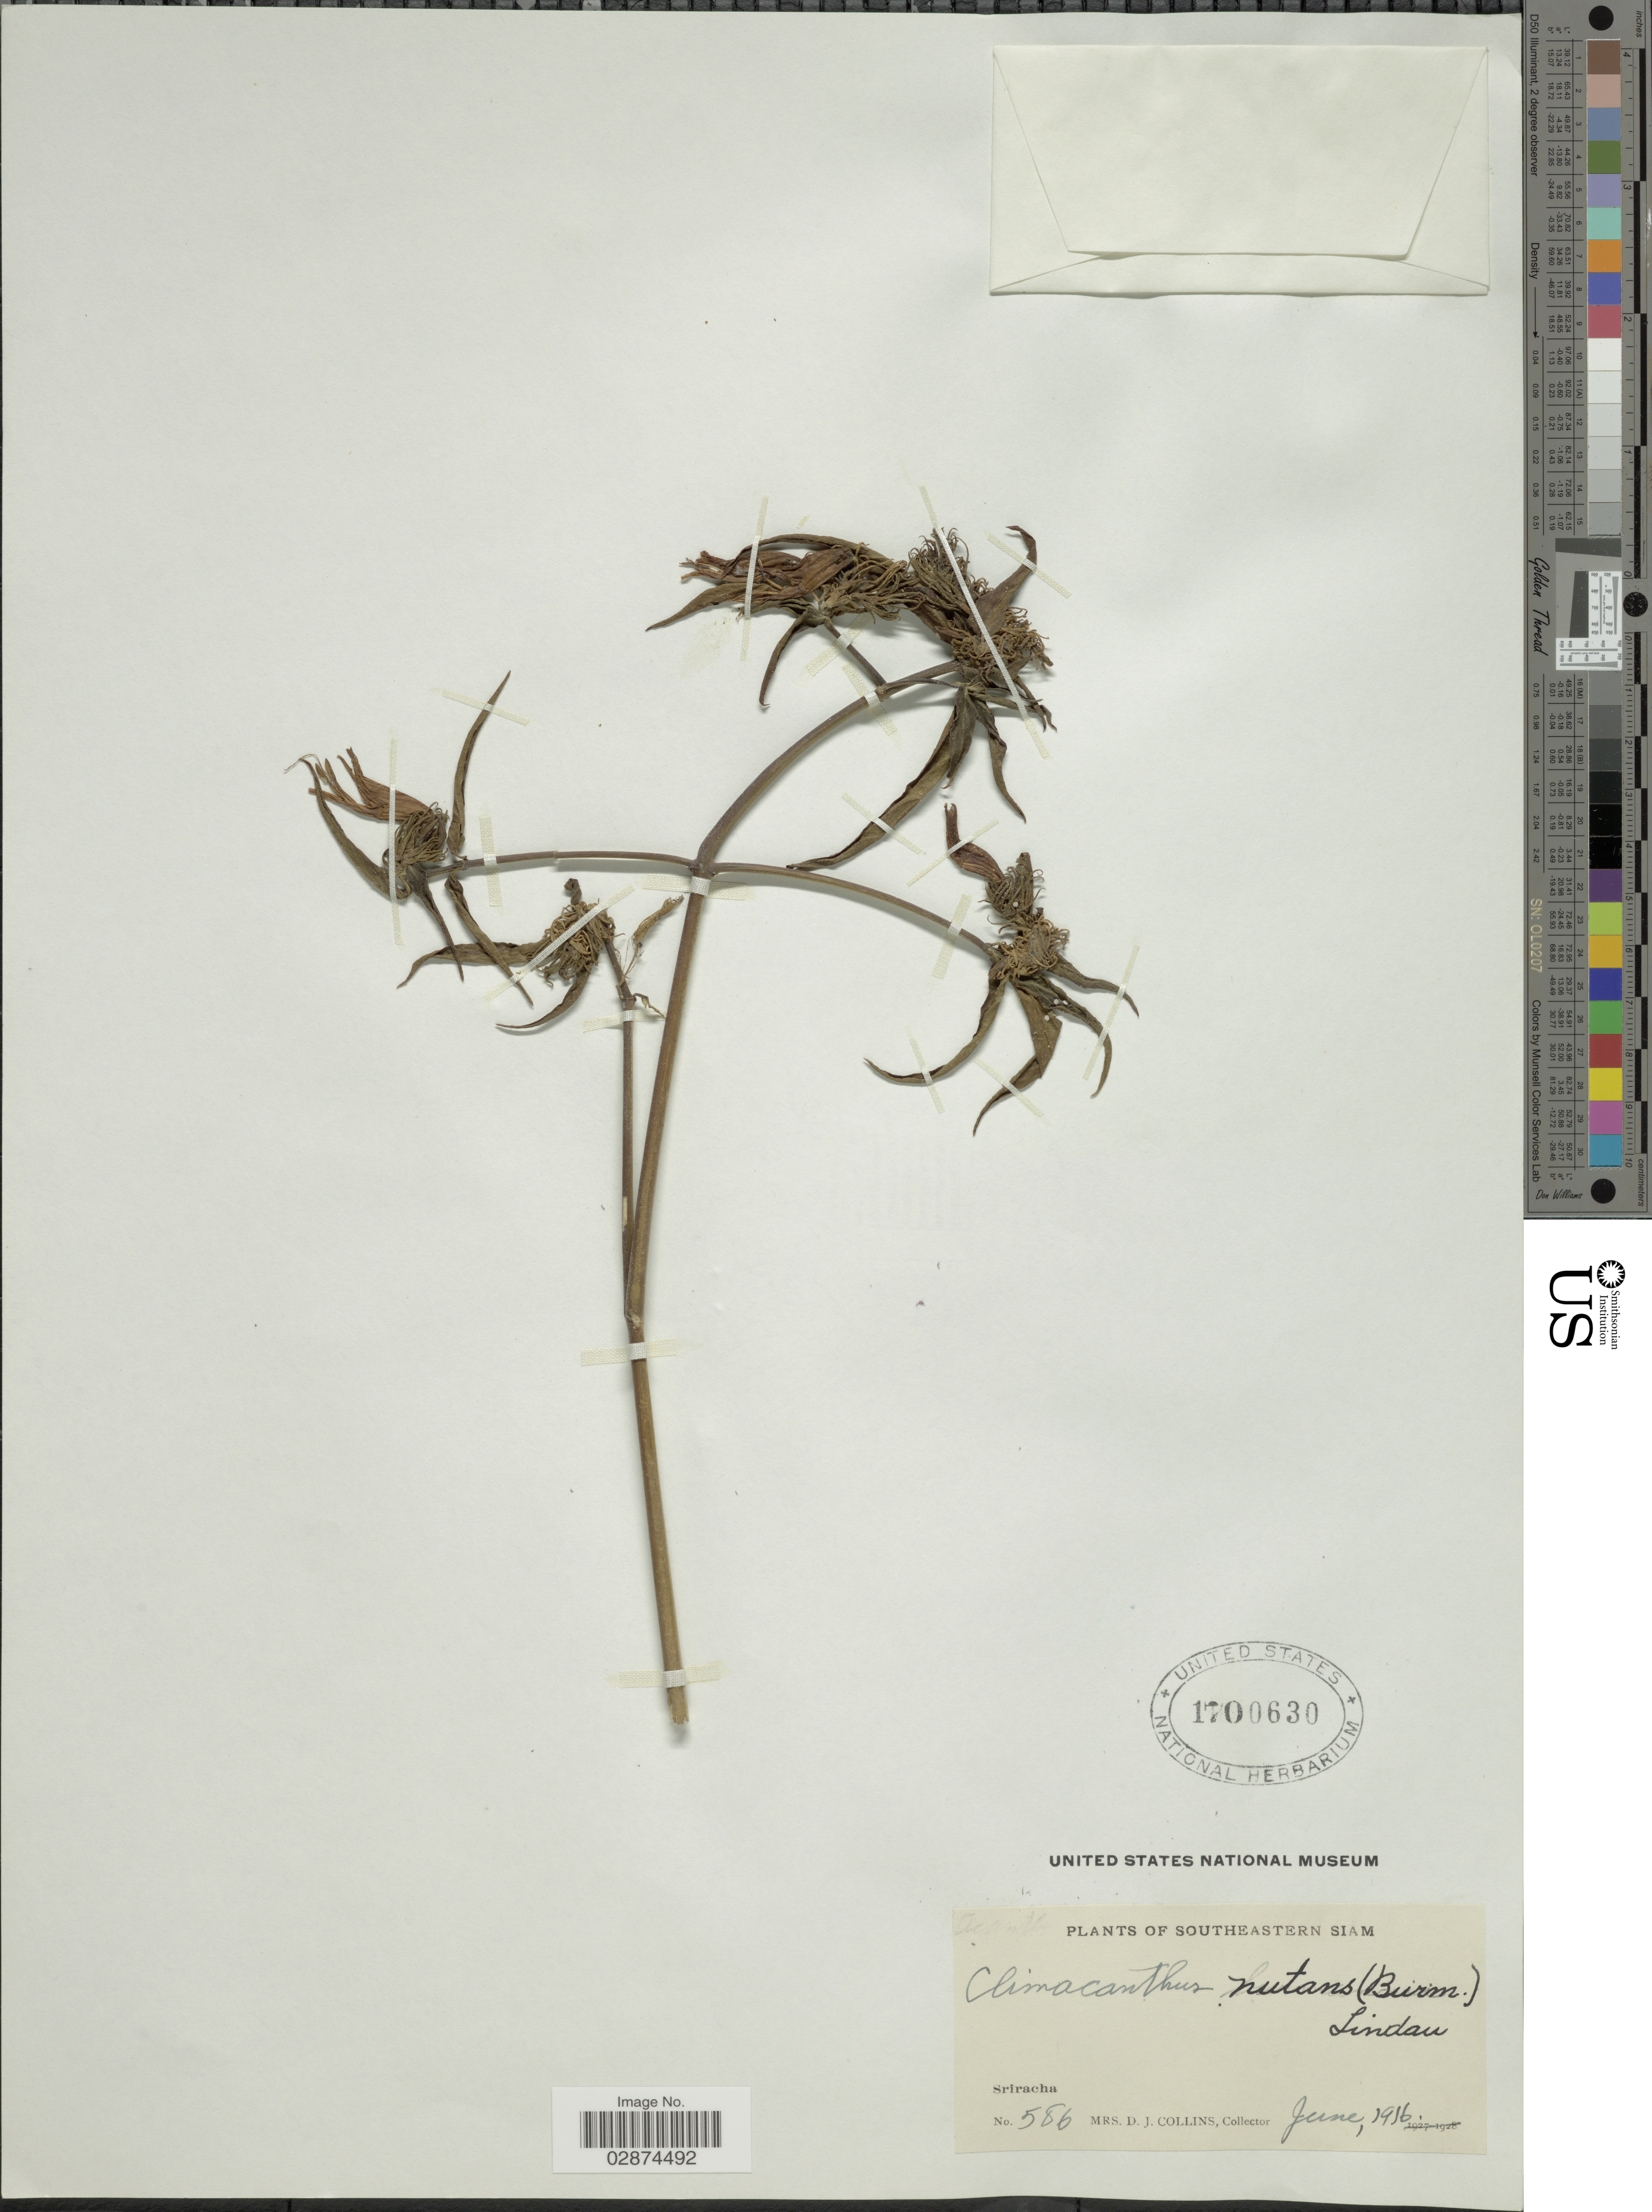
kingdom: Plantae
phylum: Tracheophyta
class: Magnoliopsida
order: Lamiales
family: Acanthaceae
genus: Clinacanthus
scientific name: Clinacanthus nutans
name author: Landau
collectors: Mrs. D. J. Collins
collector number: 586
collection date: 1916-06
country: Thailand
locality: Southeastern Siam. Sriracha.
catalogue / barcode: US 1700630